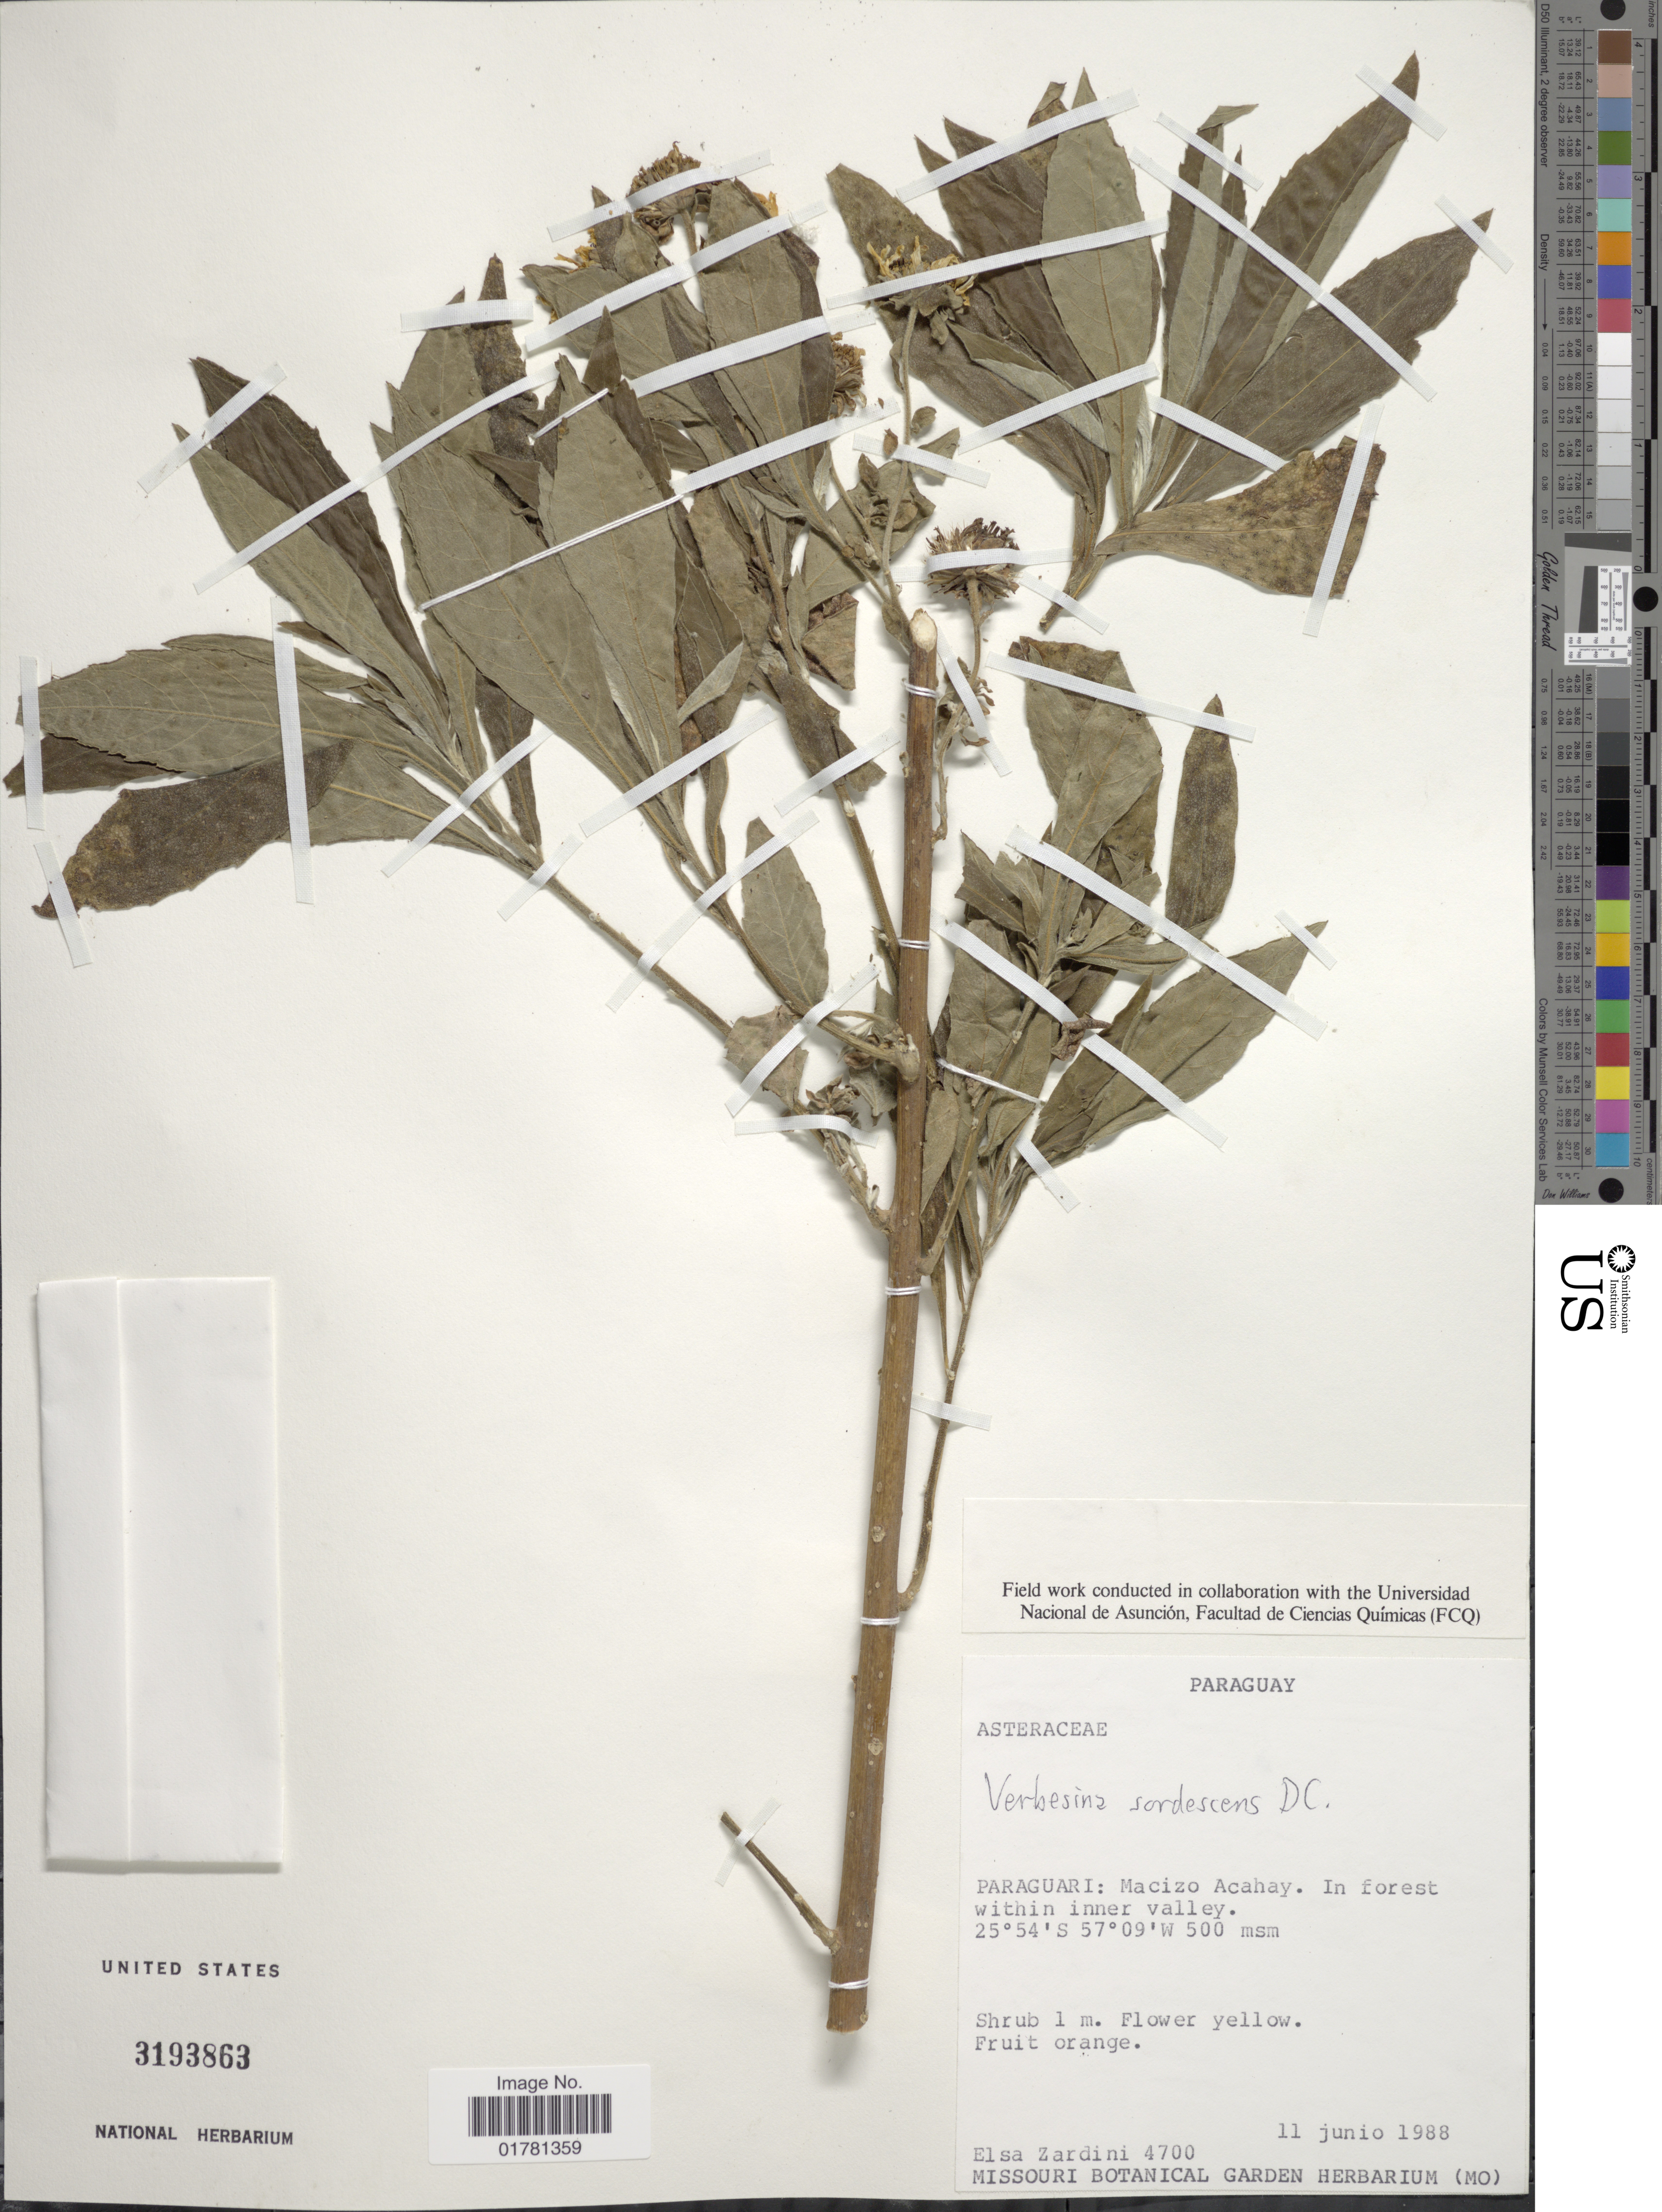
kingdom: Plantae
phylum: Tracheophyta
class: Magnoliopsida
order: Asterales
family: Asteraceae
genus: Verbesina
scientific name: Verbesina sordescens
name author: DC.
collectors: E. M. Zardini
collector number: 4700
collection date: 1988-06-11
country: Paraguay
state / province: Paraguari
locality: Macizo Acahay. In forest within inner valley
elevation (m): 500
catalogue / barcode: US 3193863